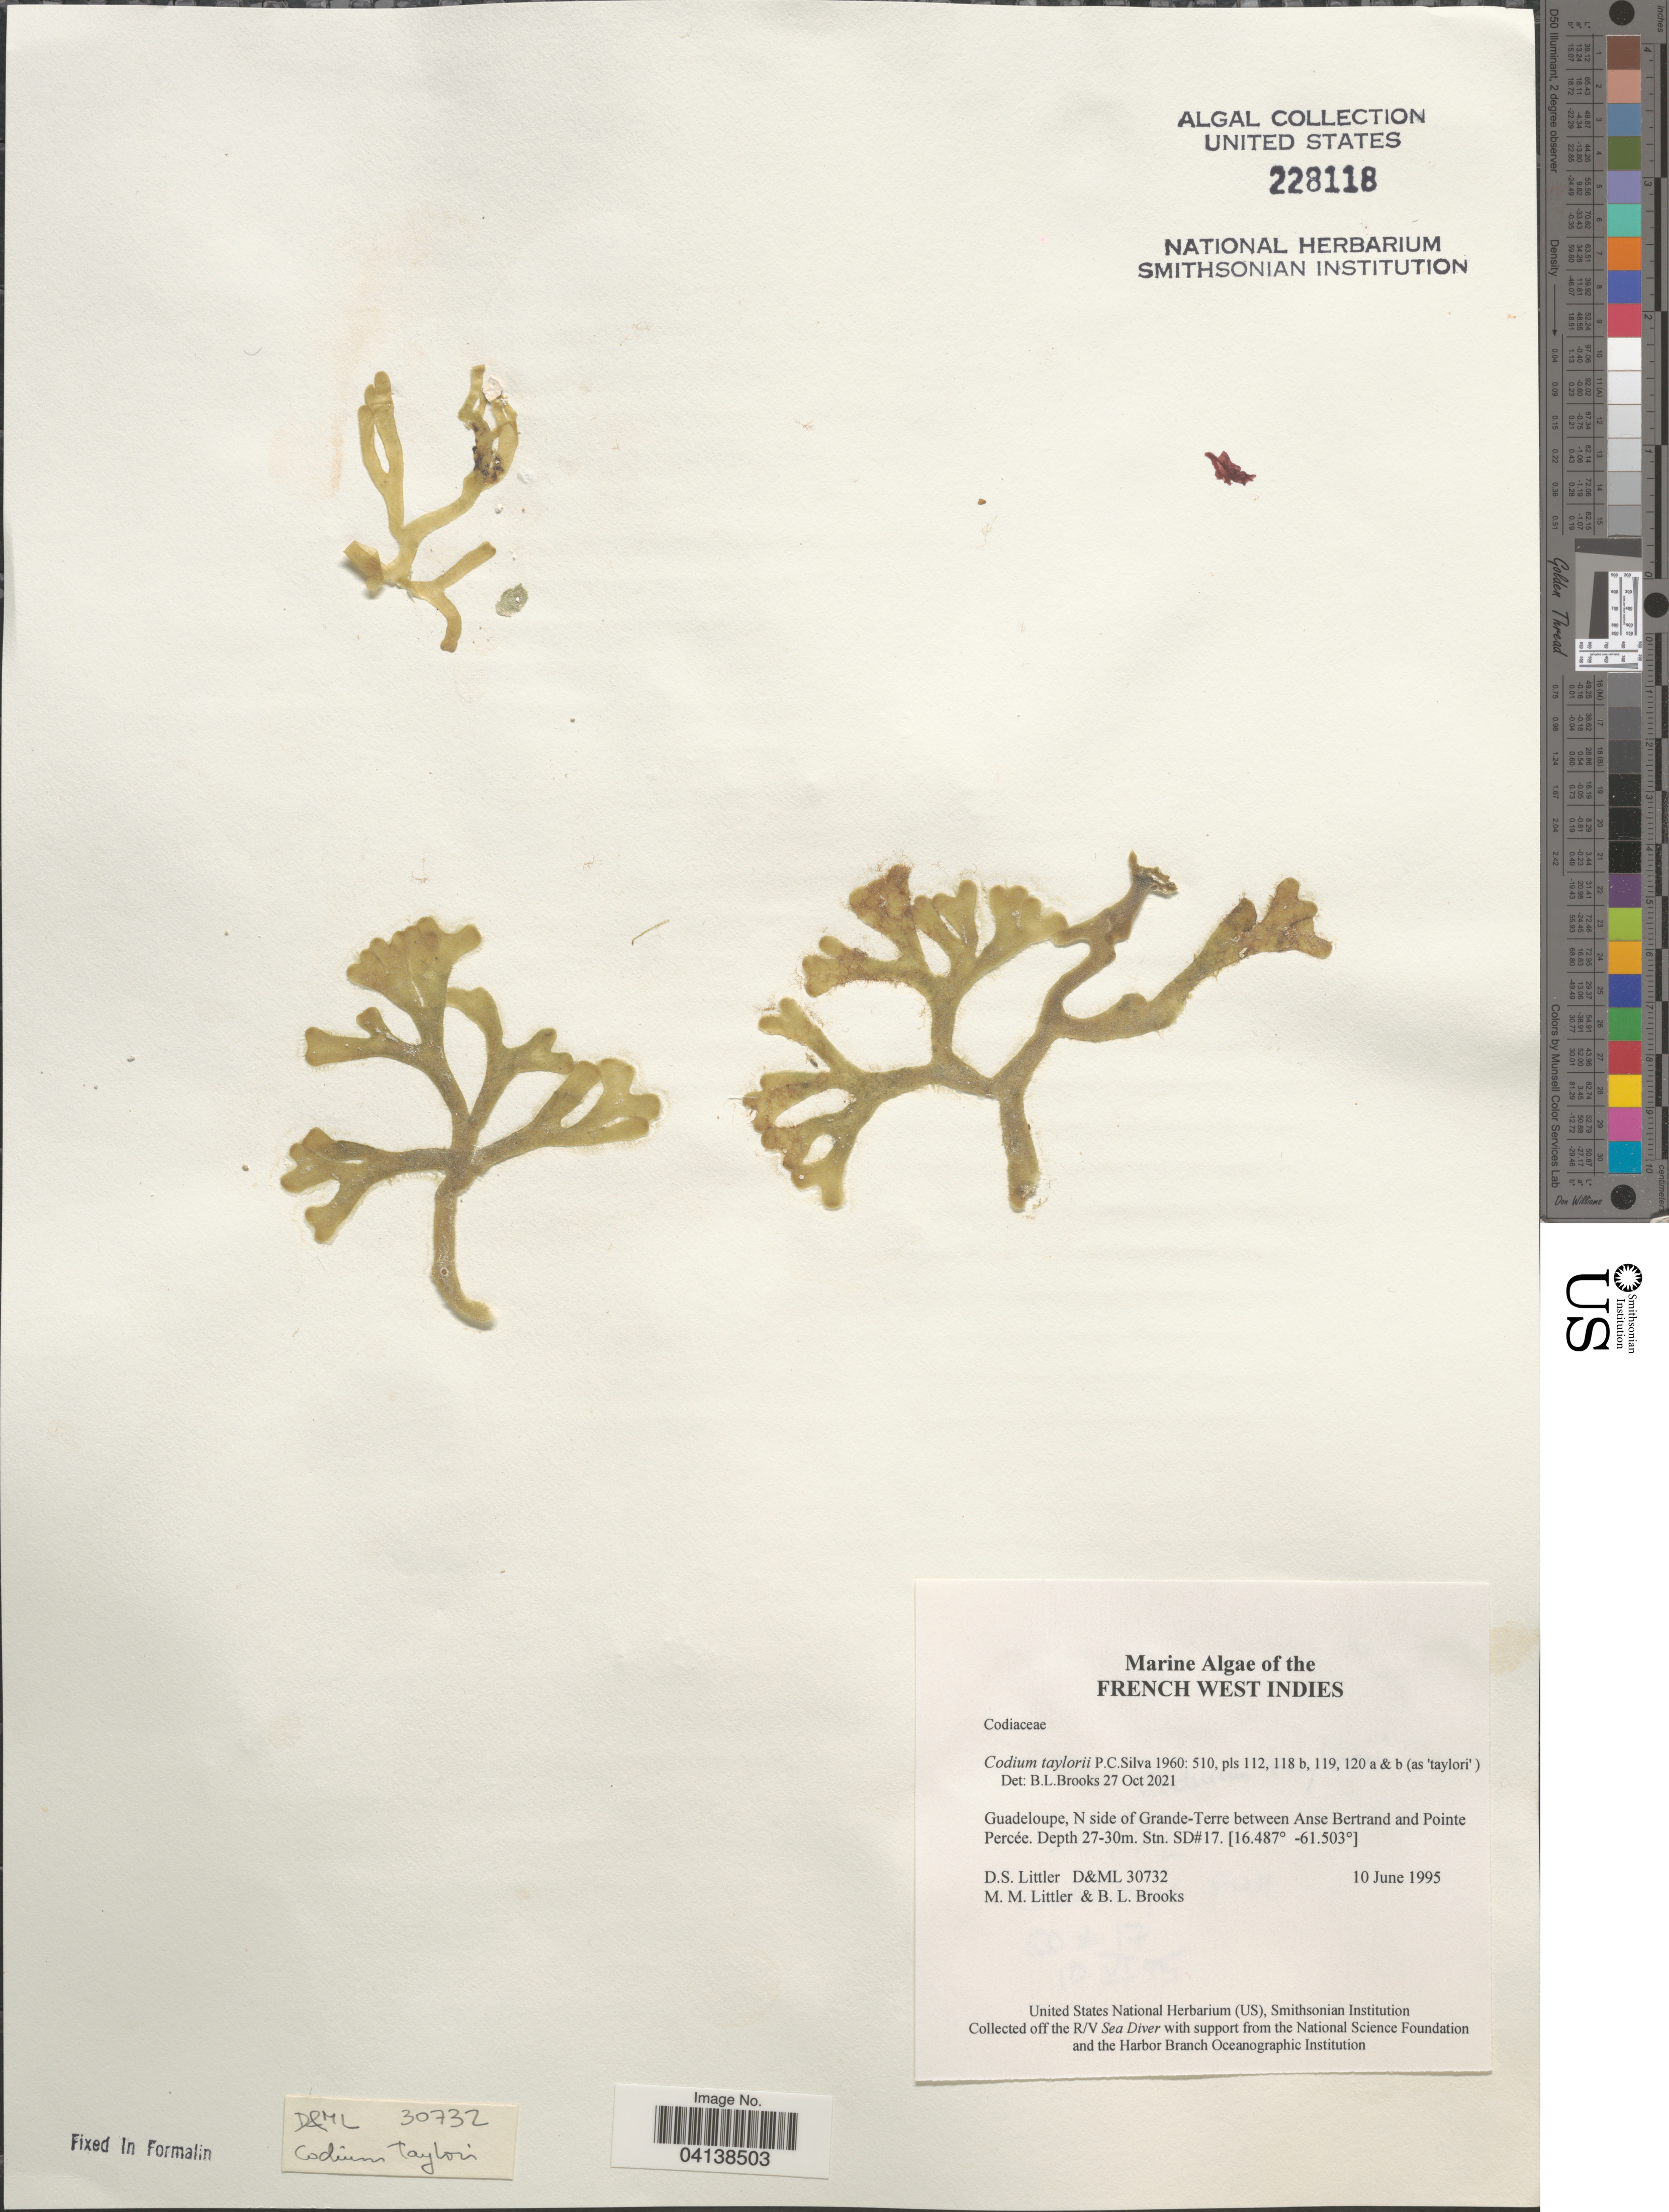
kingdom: Plantae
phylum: Chlorophyta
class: Ulvophyceae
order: Bryopsidales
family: Codiaceae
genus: Codium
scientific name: Codium taylorii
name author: P.C. Silva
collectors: D. S. Littler & B. Brooks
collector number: D&ML 30732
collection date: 1995-06-10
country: Guadeloupe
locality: French West Indies. N side of Grande-Terre between Anse Bertrand and Pointe Percée. Stn. SD#17.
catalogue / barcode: US 228118